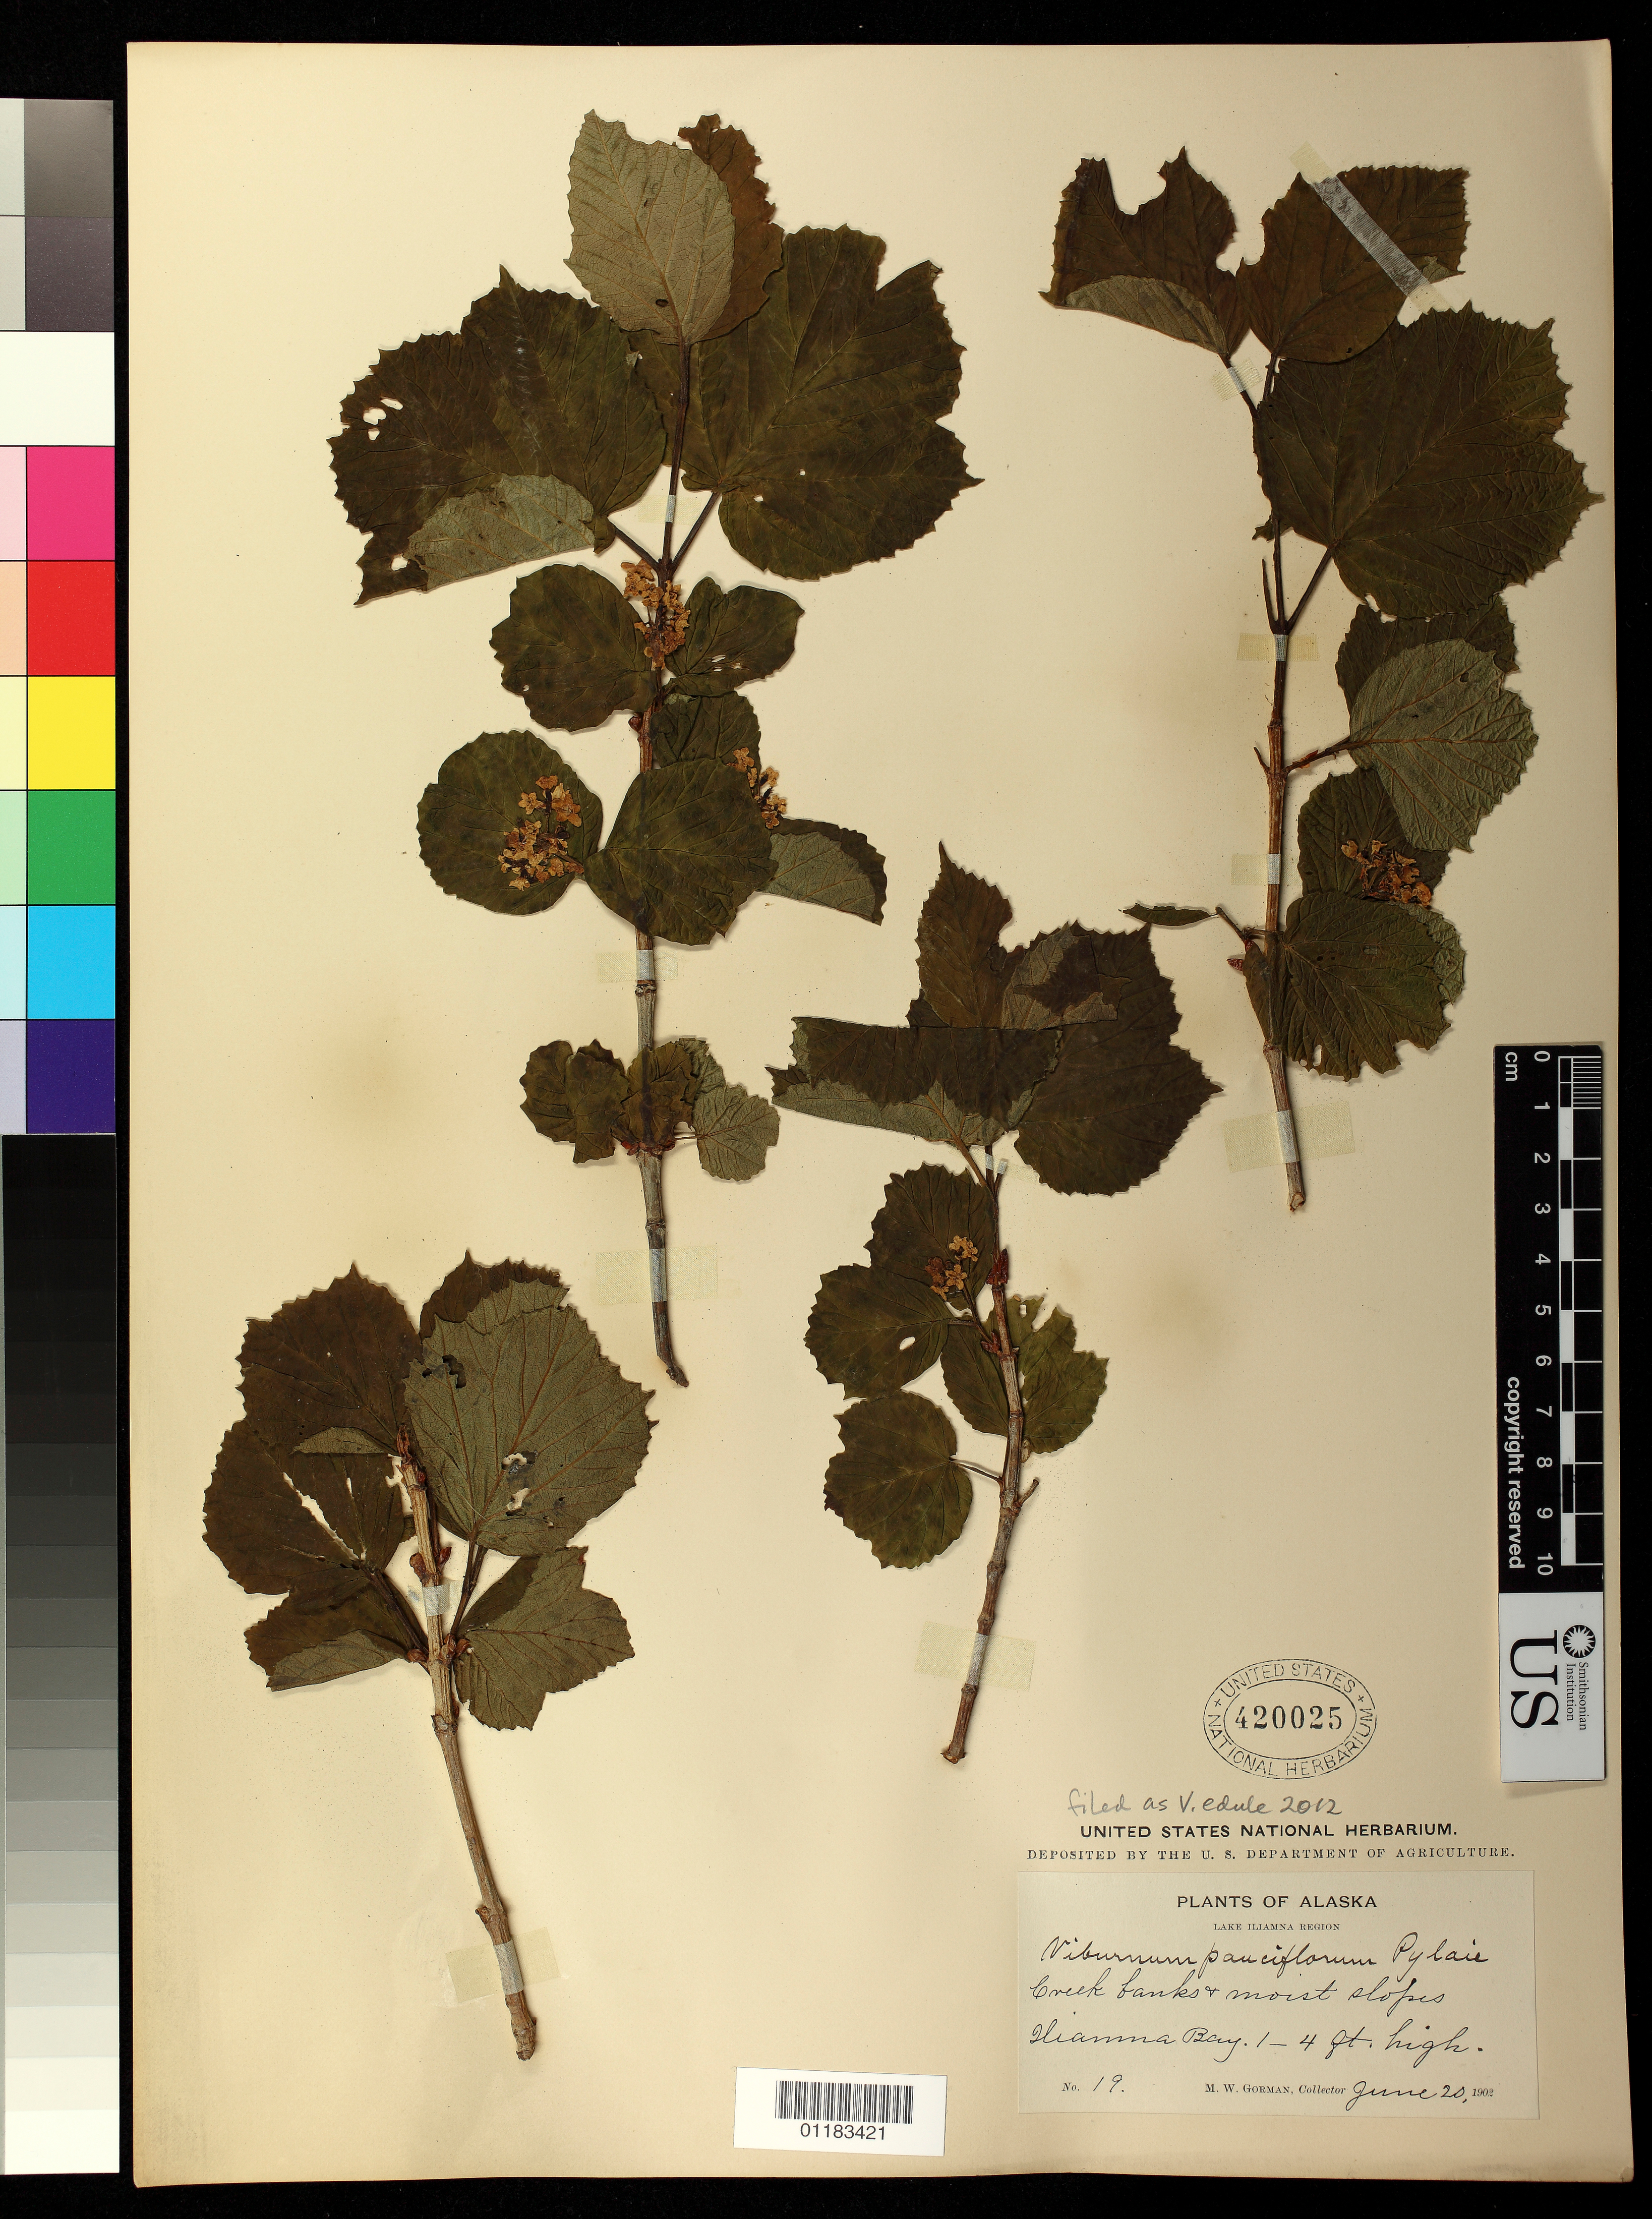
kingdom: Plantae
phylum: Tracheophyta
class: Magnoliopsida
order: Dipsacales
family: Viburnaceae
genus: Viburnum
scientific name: Viburnum edule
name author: (Michx.) Raf.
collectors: M. W. Gorman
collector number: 19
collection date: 1902-06-20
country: United States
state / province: Alaska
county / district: Lake and Peninsula Borough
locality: Creek banks and moist slopes, Iliamna Bay.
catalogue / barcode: US 420025